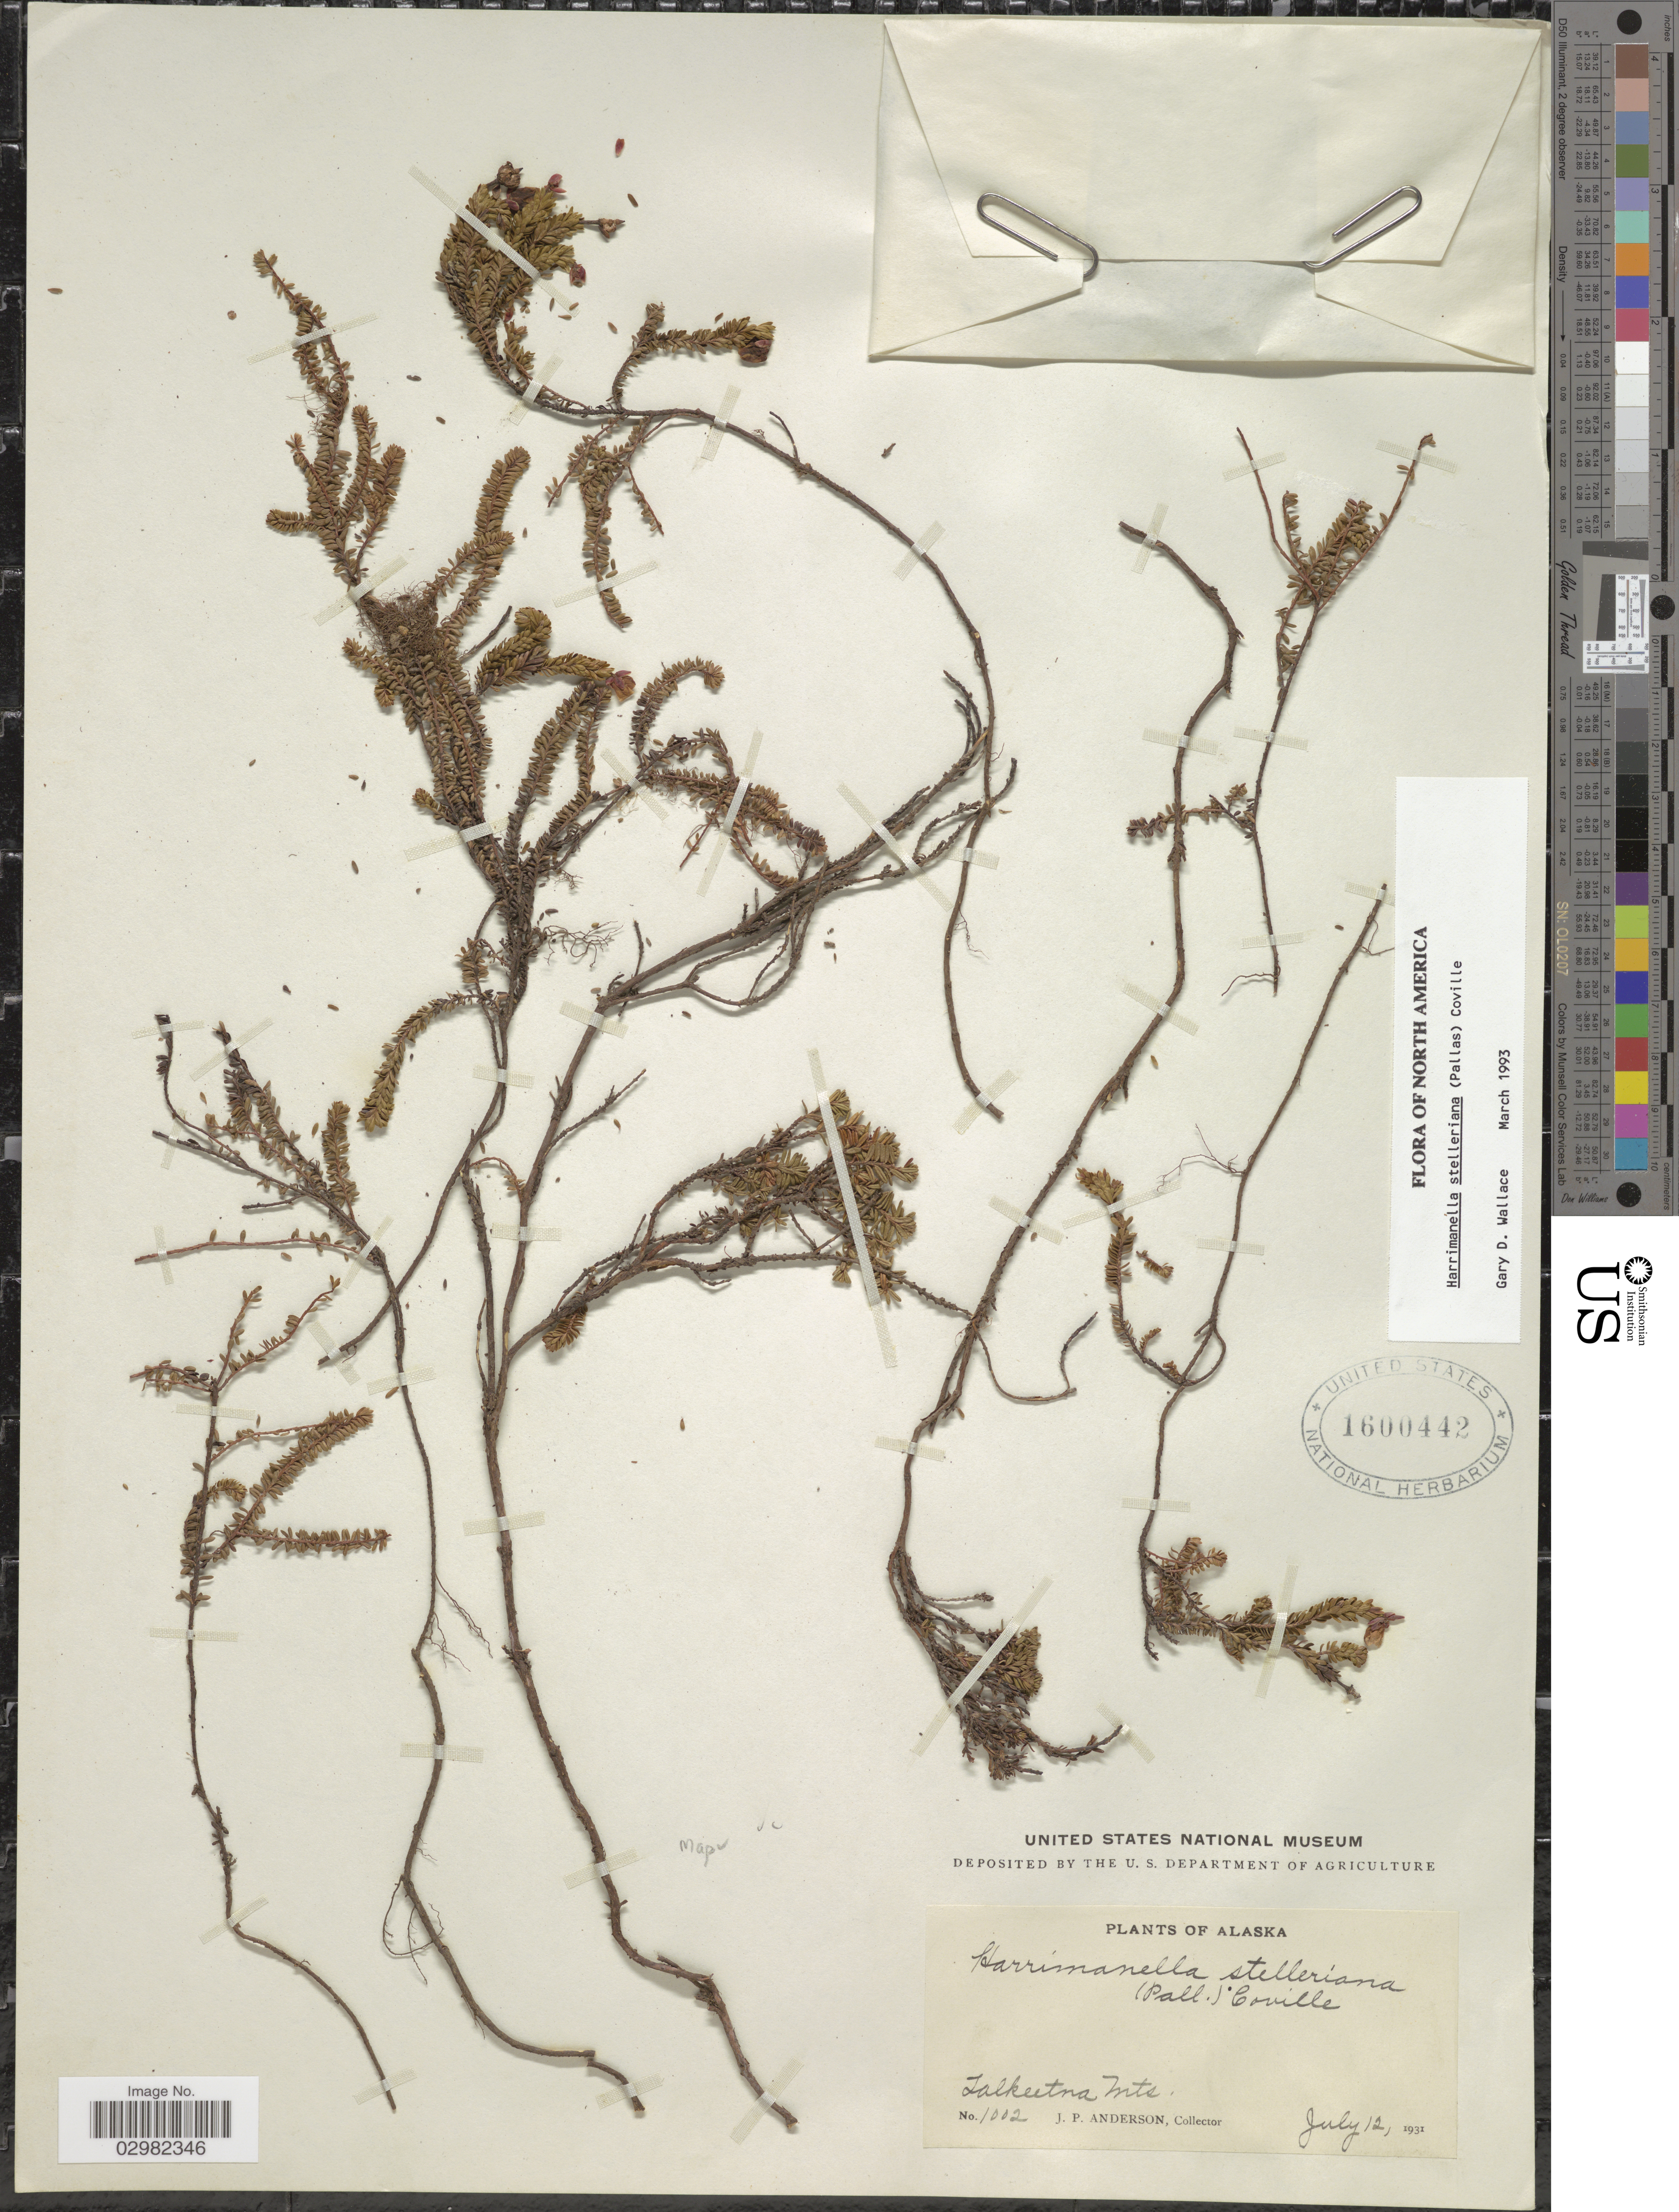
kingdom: Plantae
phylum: Tracheophyta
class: Magnoliopsida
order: Ericales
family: Ericaceae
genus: Harrimanella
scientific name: Harrimanella stelleriana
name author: (Pall.) Coville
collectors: J. P. Anderson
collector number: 1002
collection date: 1931-07-12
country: United States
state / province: Alaska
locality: Talkeetna Mts.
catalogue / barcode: US 1600442